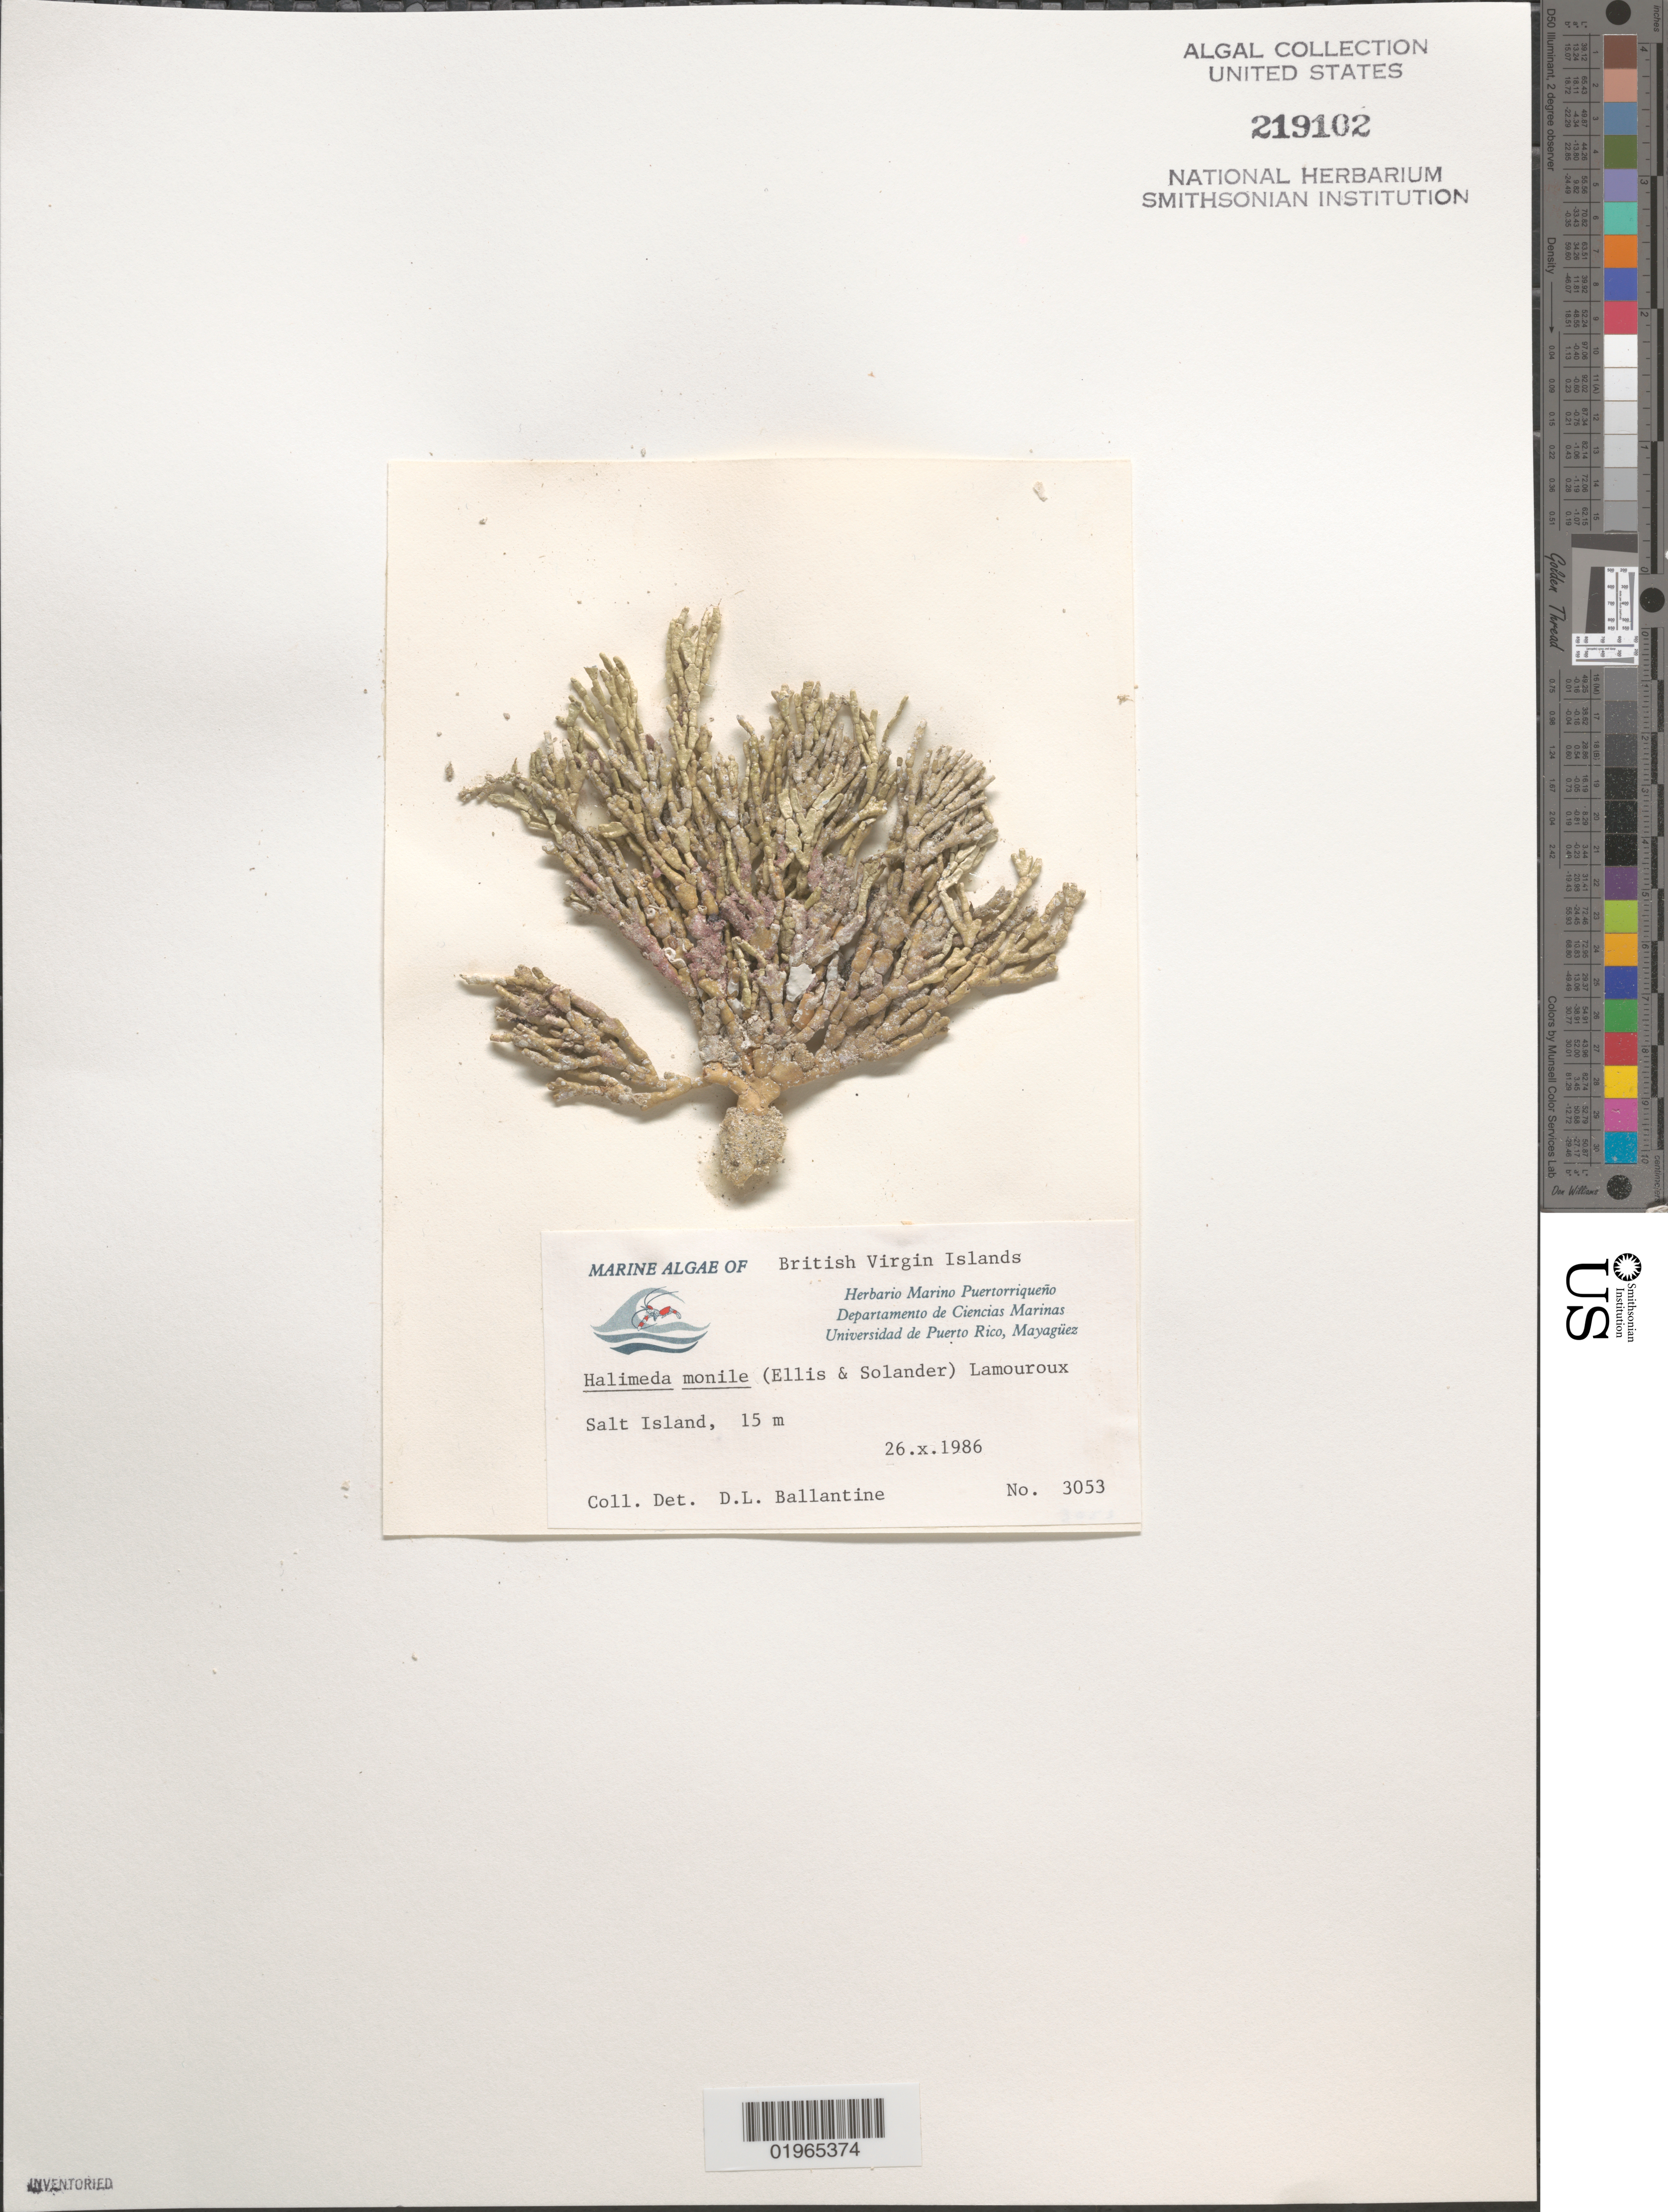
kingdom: Plantae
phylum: Chlorophyta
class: Ulvophyceae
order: Bryopsidales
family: Halimedaceae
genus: Halimeda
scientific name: Halimeda monile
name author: (J. Ellis & Sol.) J.V.Lamouroux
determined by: Ballantine, D. L.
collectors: D.L. Ballantine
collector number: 3053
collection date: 1986-10-26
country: British Virgin Islands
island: Salt Island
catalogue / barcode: US 219102